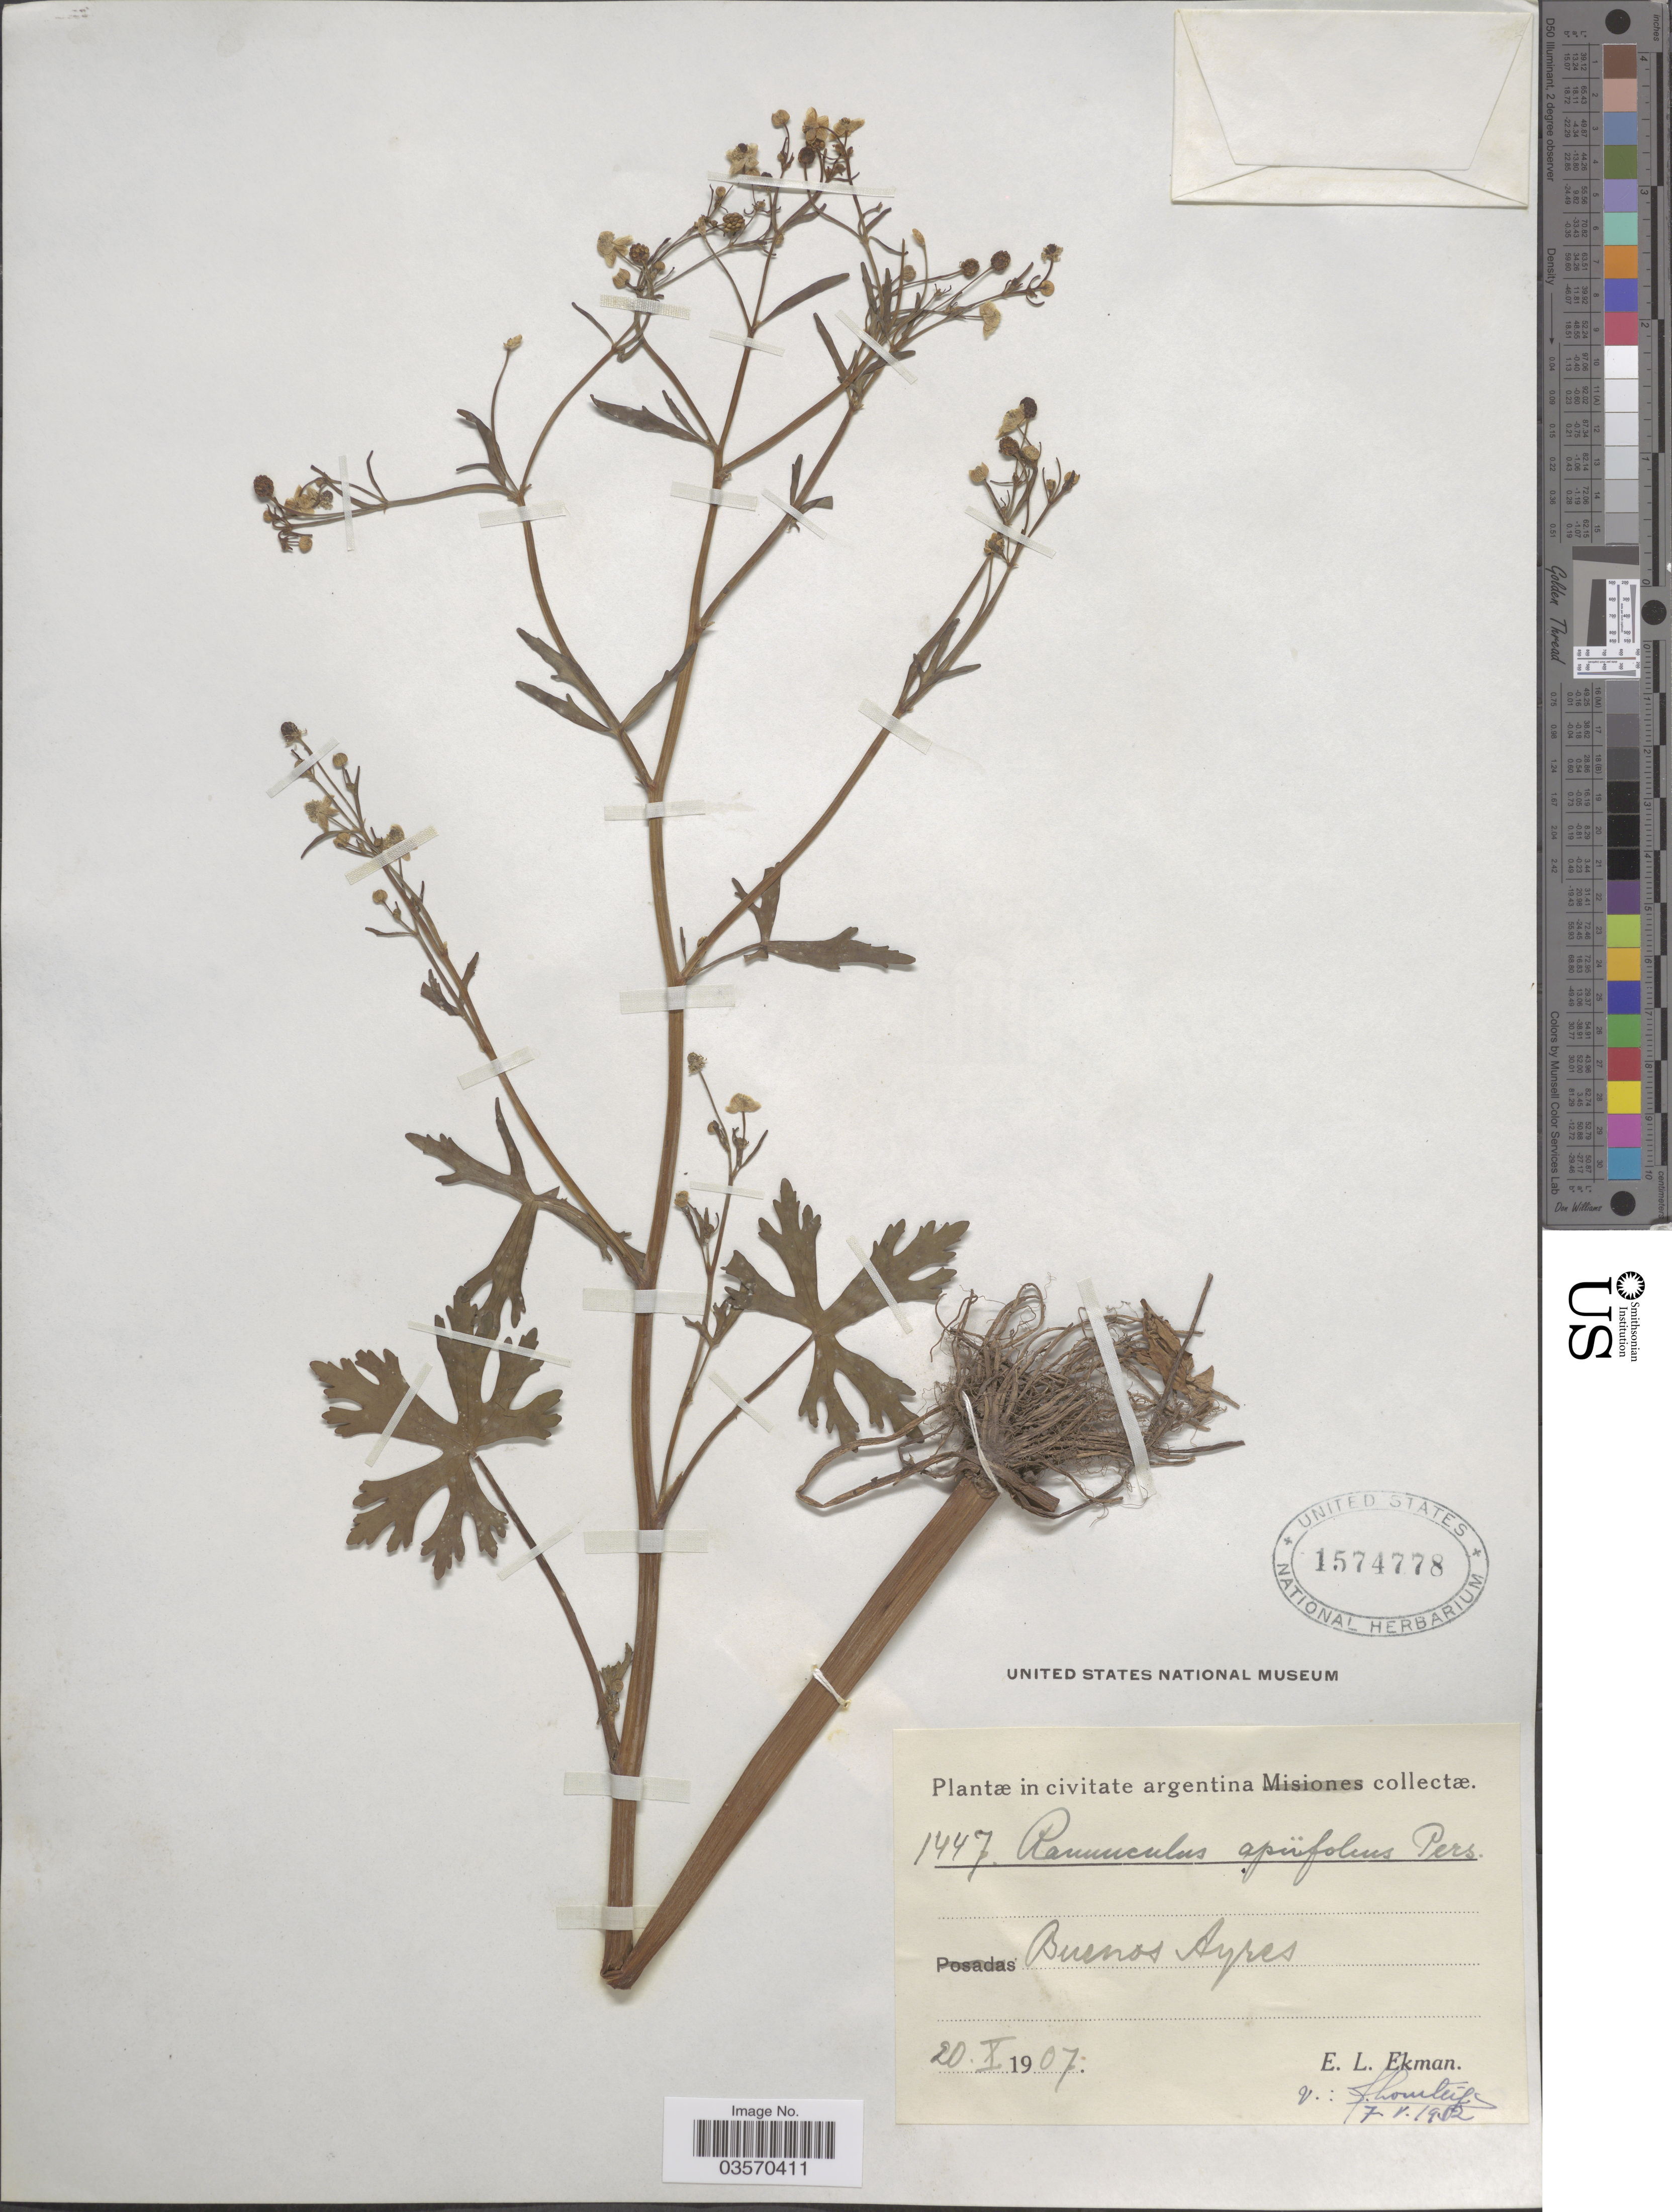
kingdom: Plantae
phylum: Tracheophyta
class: Magnoliopsida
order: Ranunculales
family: Ranunculaceae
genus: Ranunculus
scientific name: Ranunculus apiifolius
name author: Pers.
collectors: E. L. Ekman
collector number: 1447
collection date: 1907-10-20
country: Argentina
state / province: Buenos Aires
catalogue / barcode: US 1574778